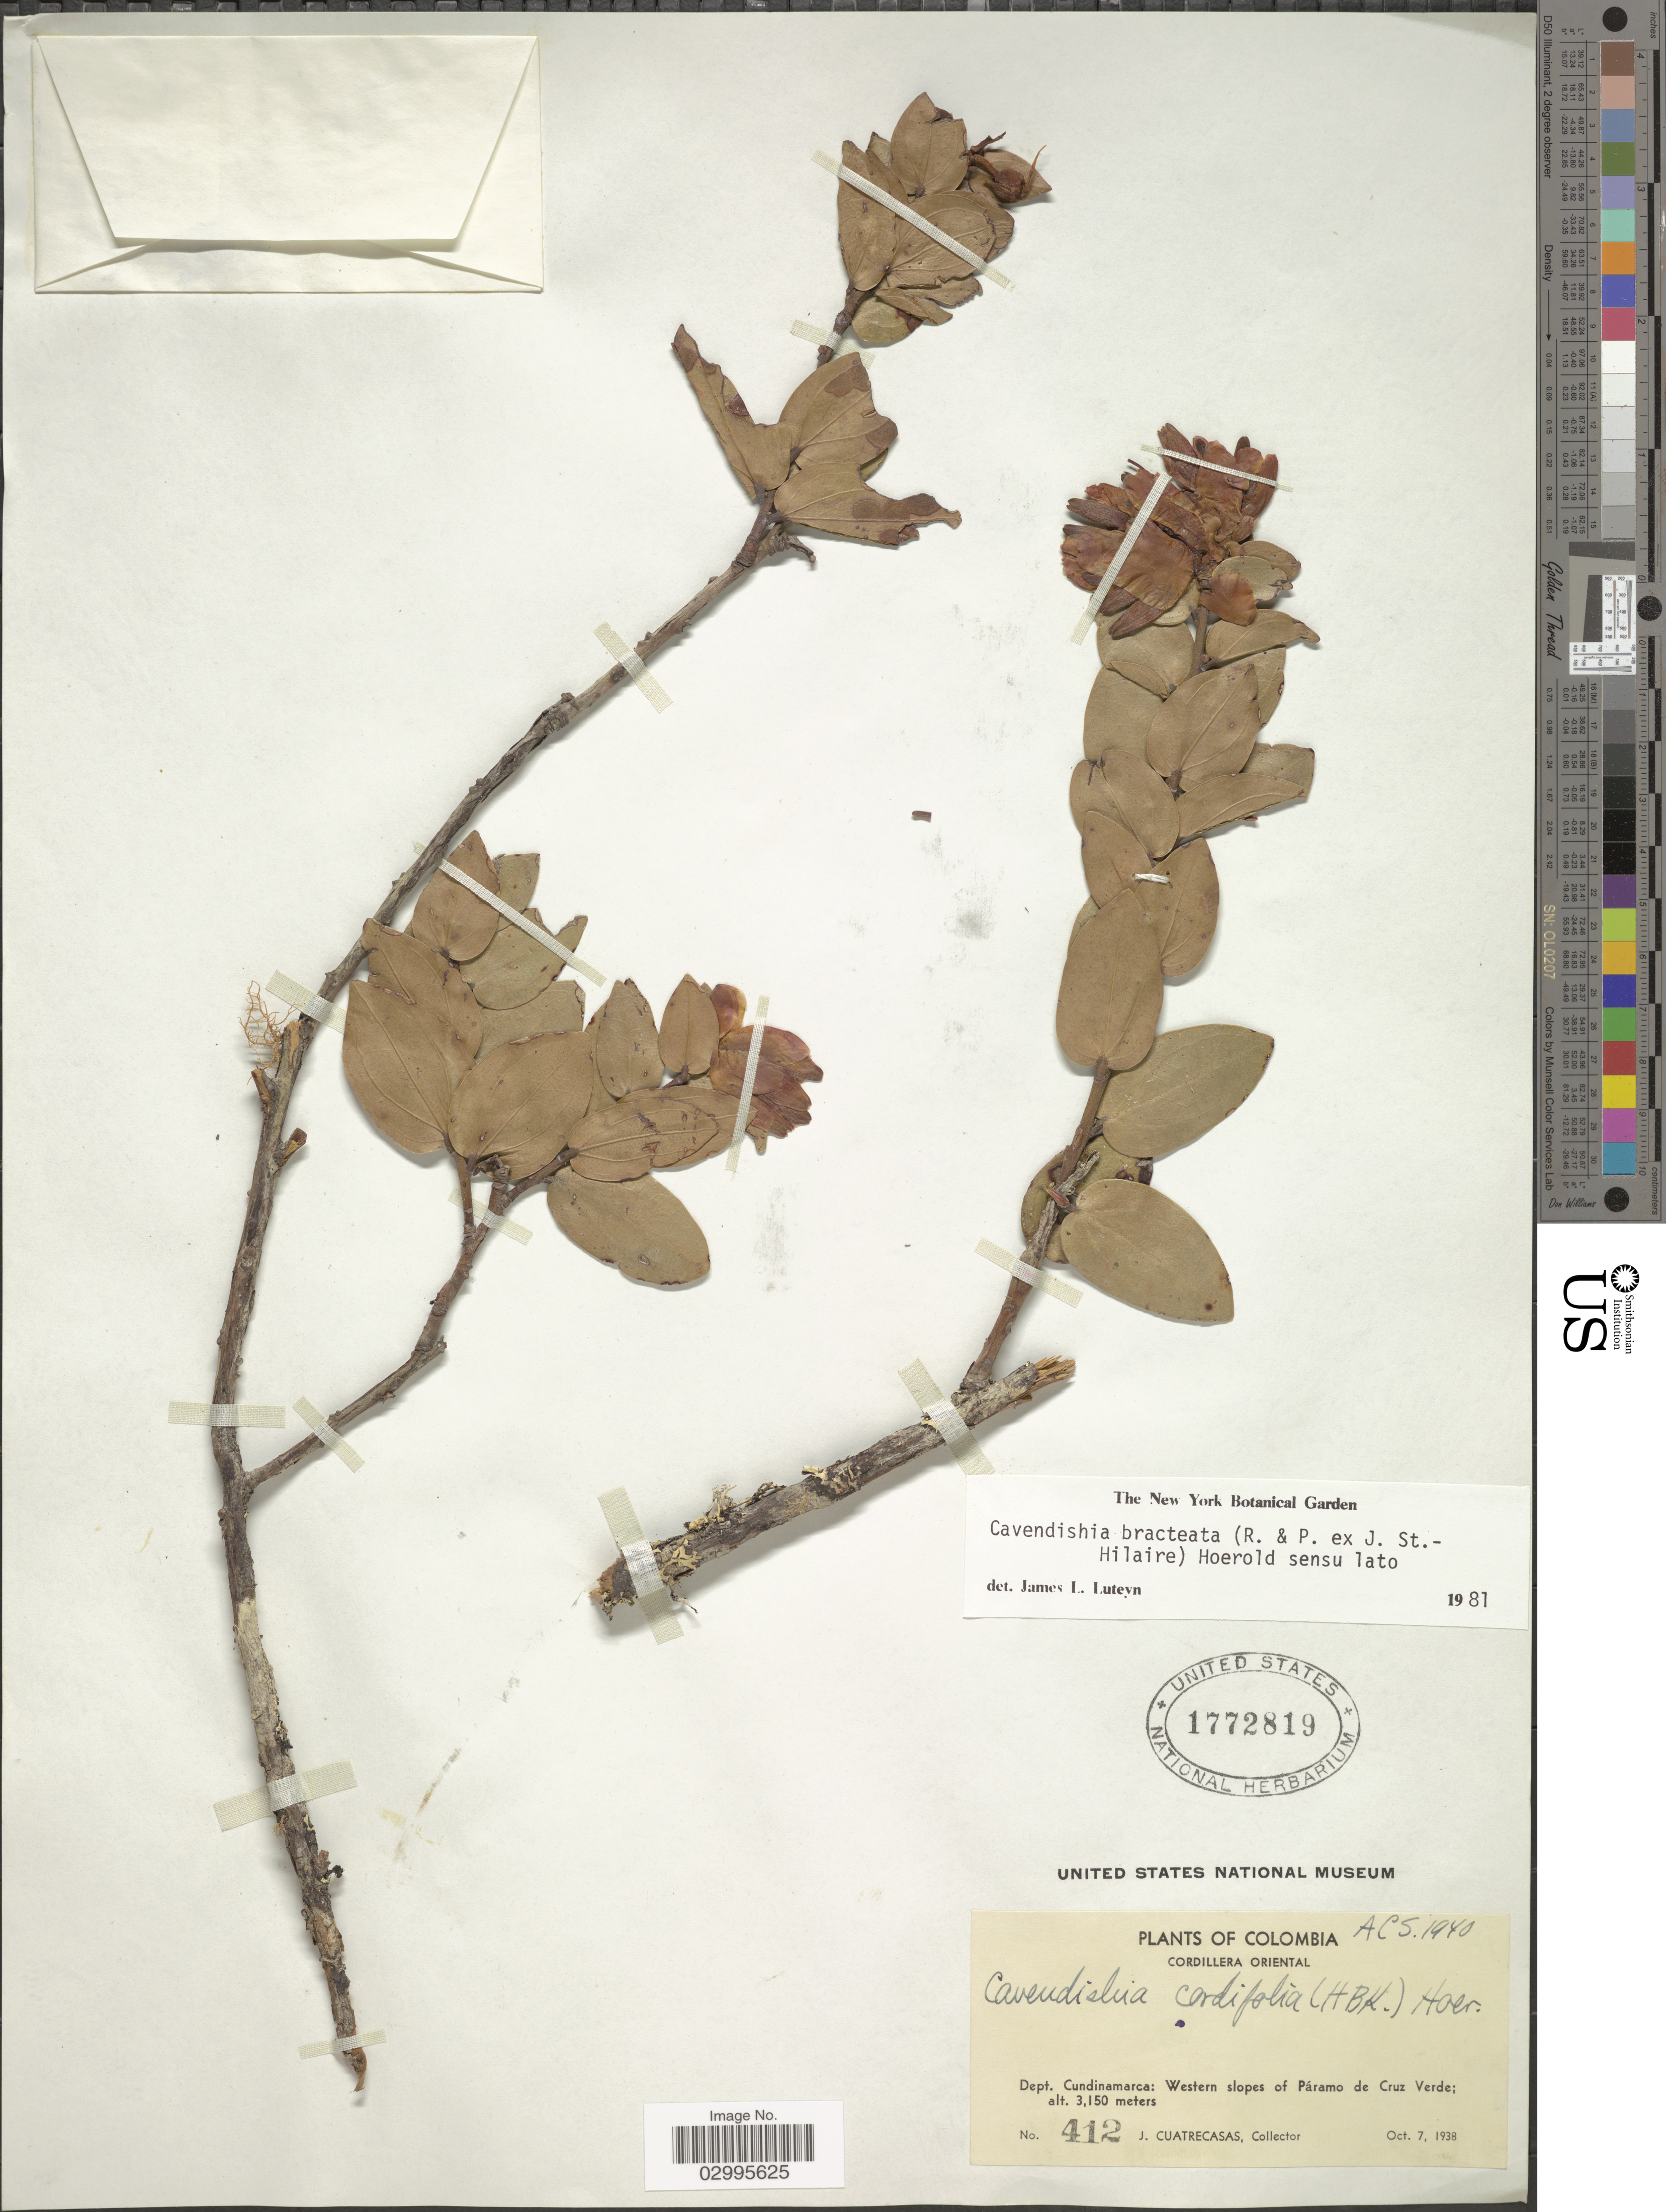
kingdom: Plantae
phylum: Tracheophyta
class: Magnoliopsida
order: Ericales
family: Ericaceae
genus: Cavendishia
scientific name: Cavendishia bracteata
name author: (Ruiz & Pav. ex J. St.-Hil.) Hoerold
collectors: J. Cuatrecasas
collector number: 412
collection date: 1938-10-07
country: Colombia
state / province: Cundinamarca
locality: Cordillera Oriental, Dept. Cundinamarca: Western slopes of Páramo de Cruz Verde.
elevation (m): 3150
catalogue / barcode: US 1772819